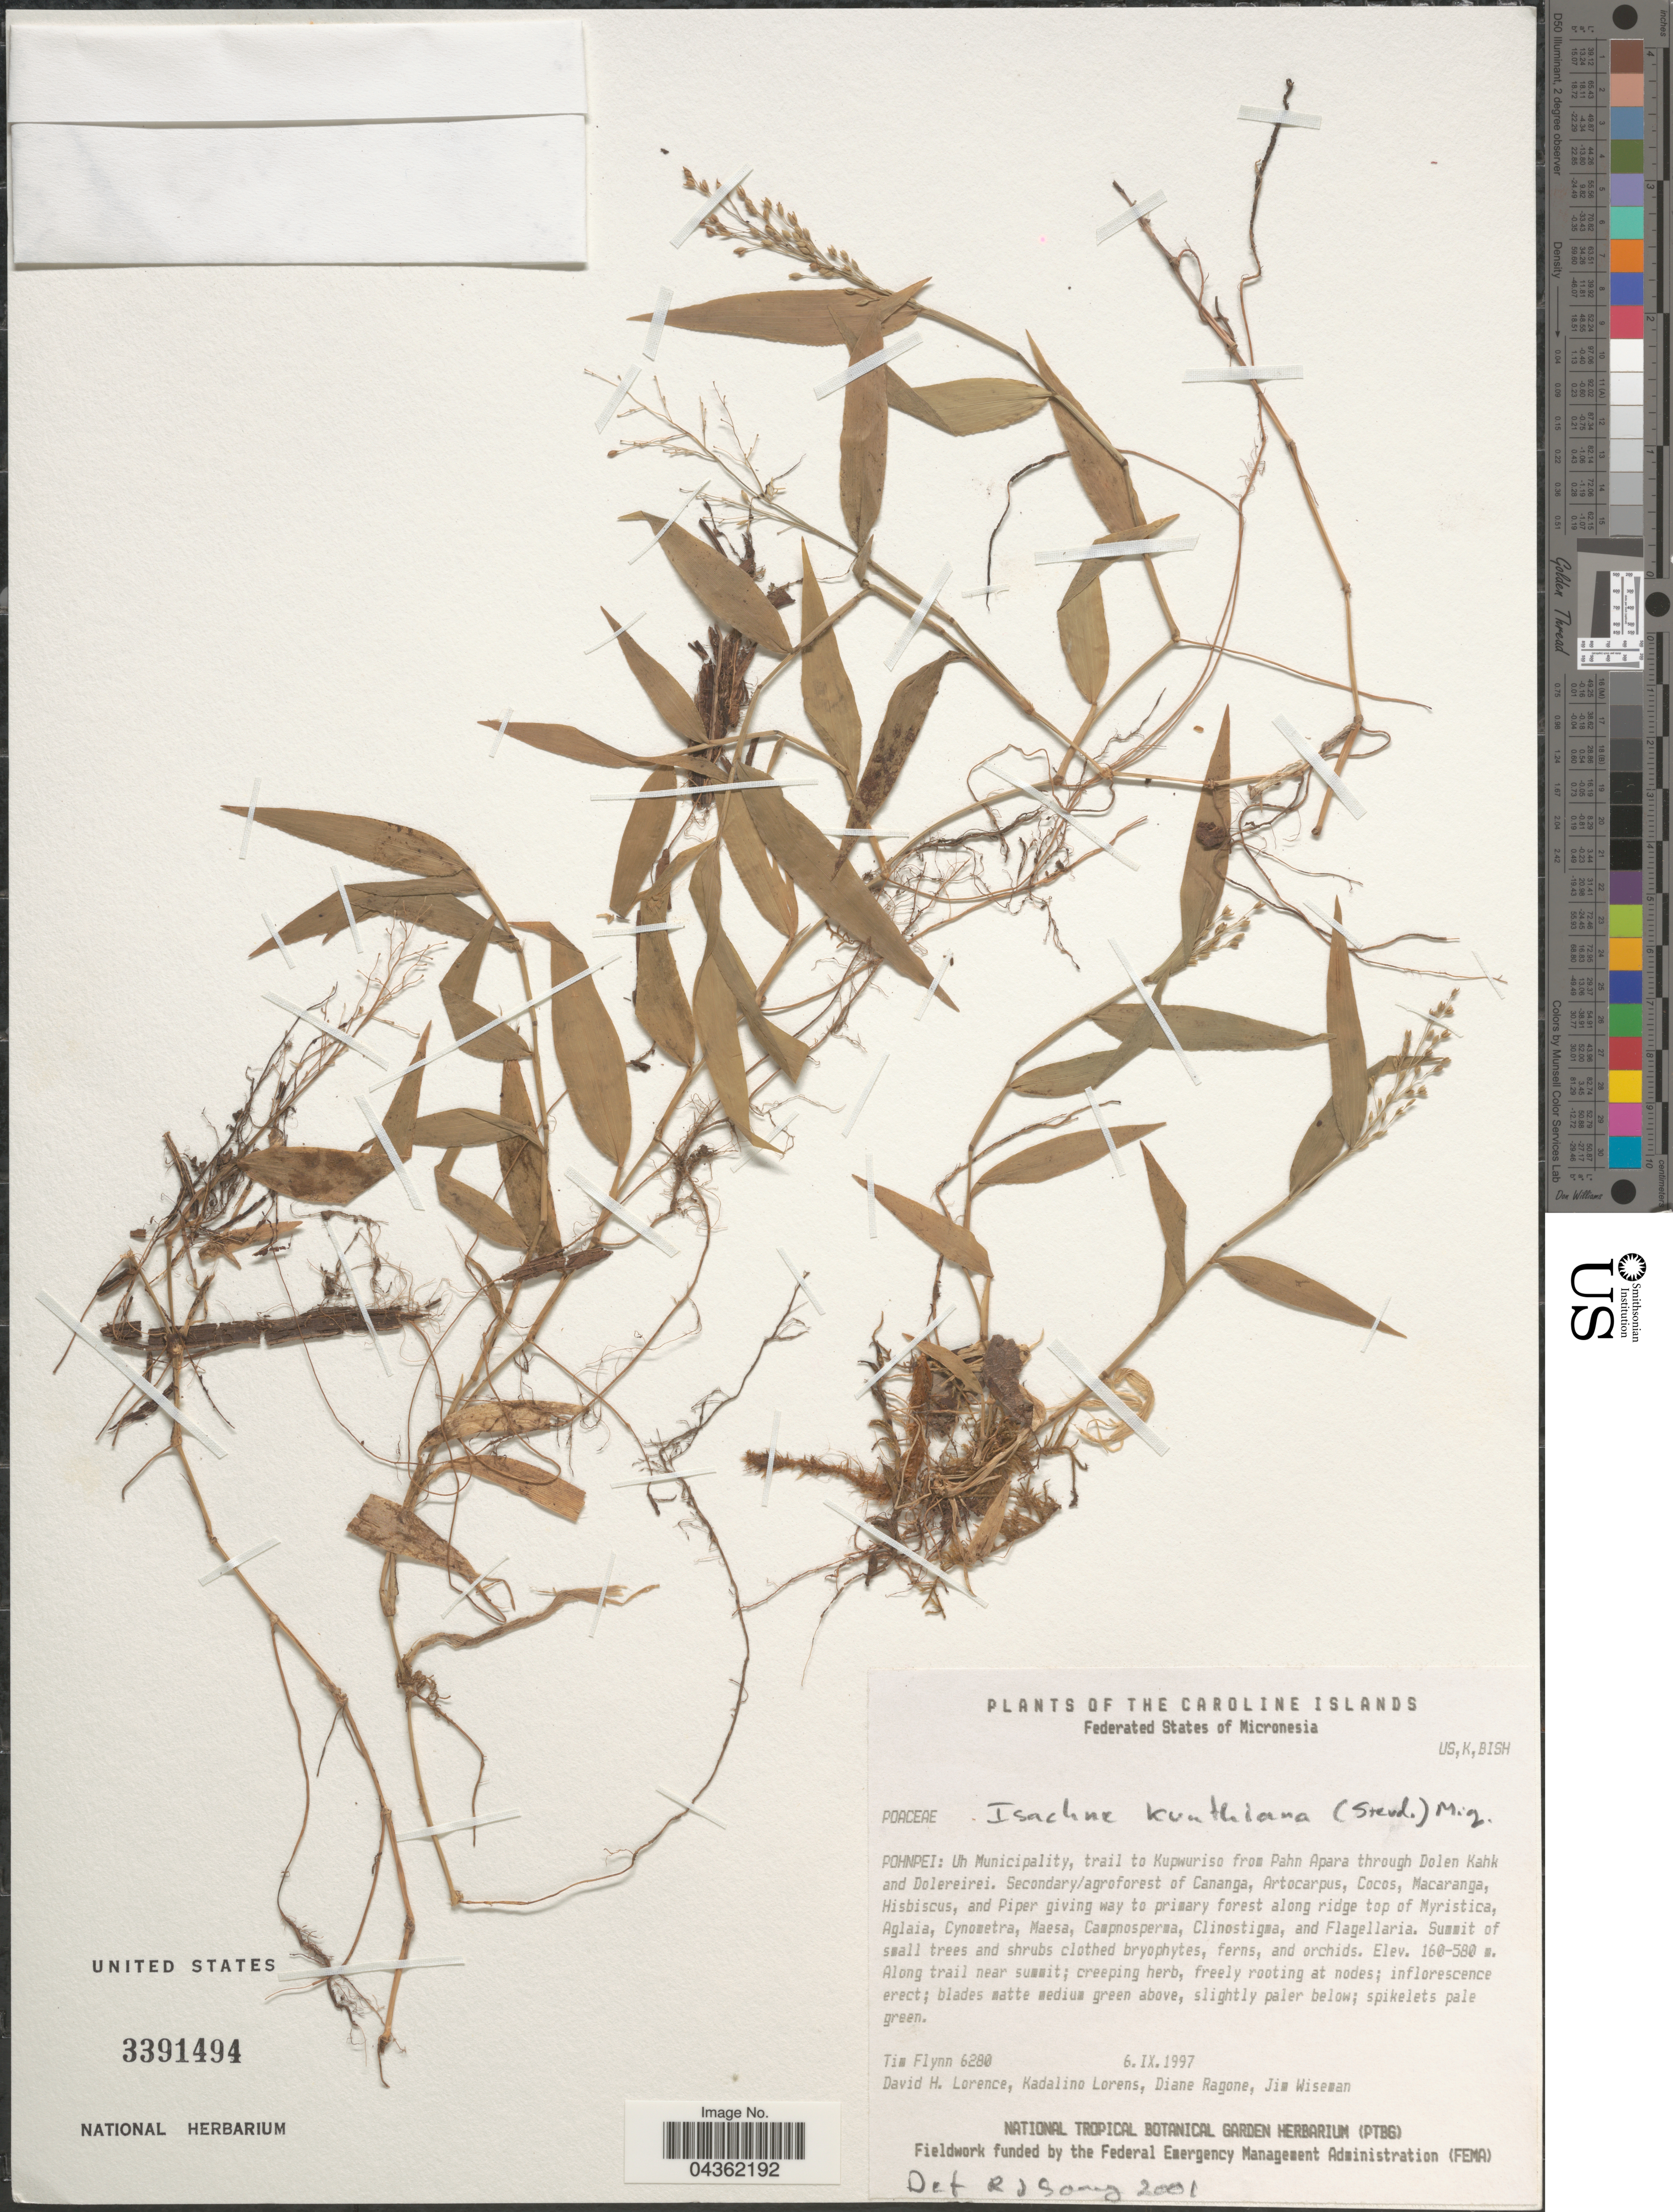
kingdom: Plantae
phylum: Tracheophyta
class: Liliopsida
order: Poales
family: Poaceae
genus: Isachne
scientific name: Isachne kunthiana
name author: (Wight & Arn. ex Steud.) Miq.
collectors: T. Flynn, D. Lorence, K. Lorens, D. Ragone & J. Wiseman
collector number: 6280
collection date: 1997-09-06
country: Micronesia, Federated States of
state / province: Pohnpei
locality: Caroline Islands. Federated States of Micronesia. Uh Municipality, trail to Kupwuriso from Pahn Apara through Dolen Kahk and Dolereirei.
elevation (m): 160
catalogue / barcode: US 3391494